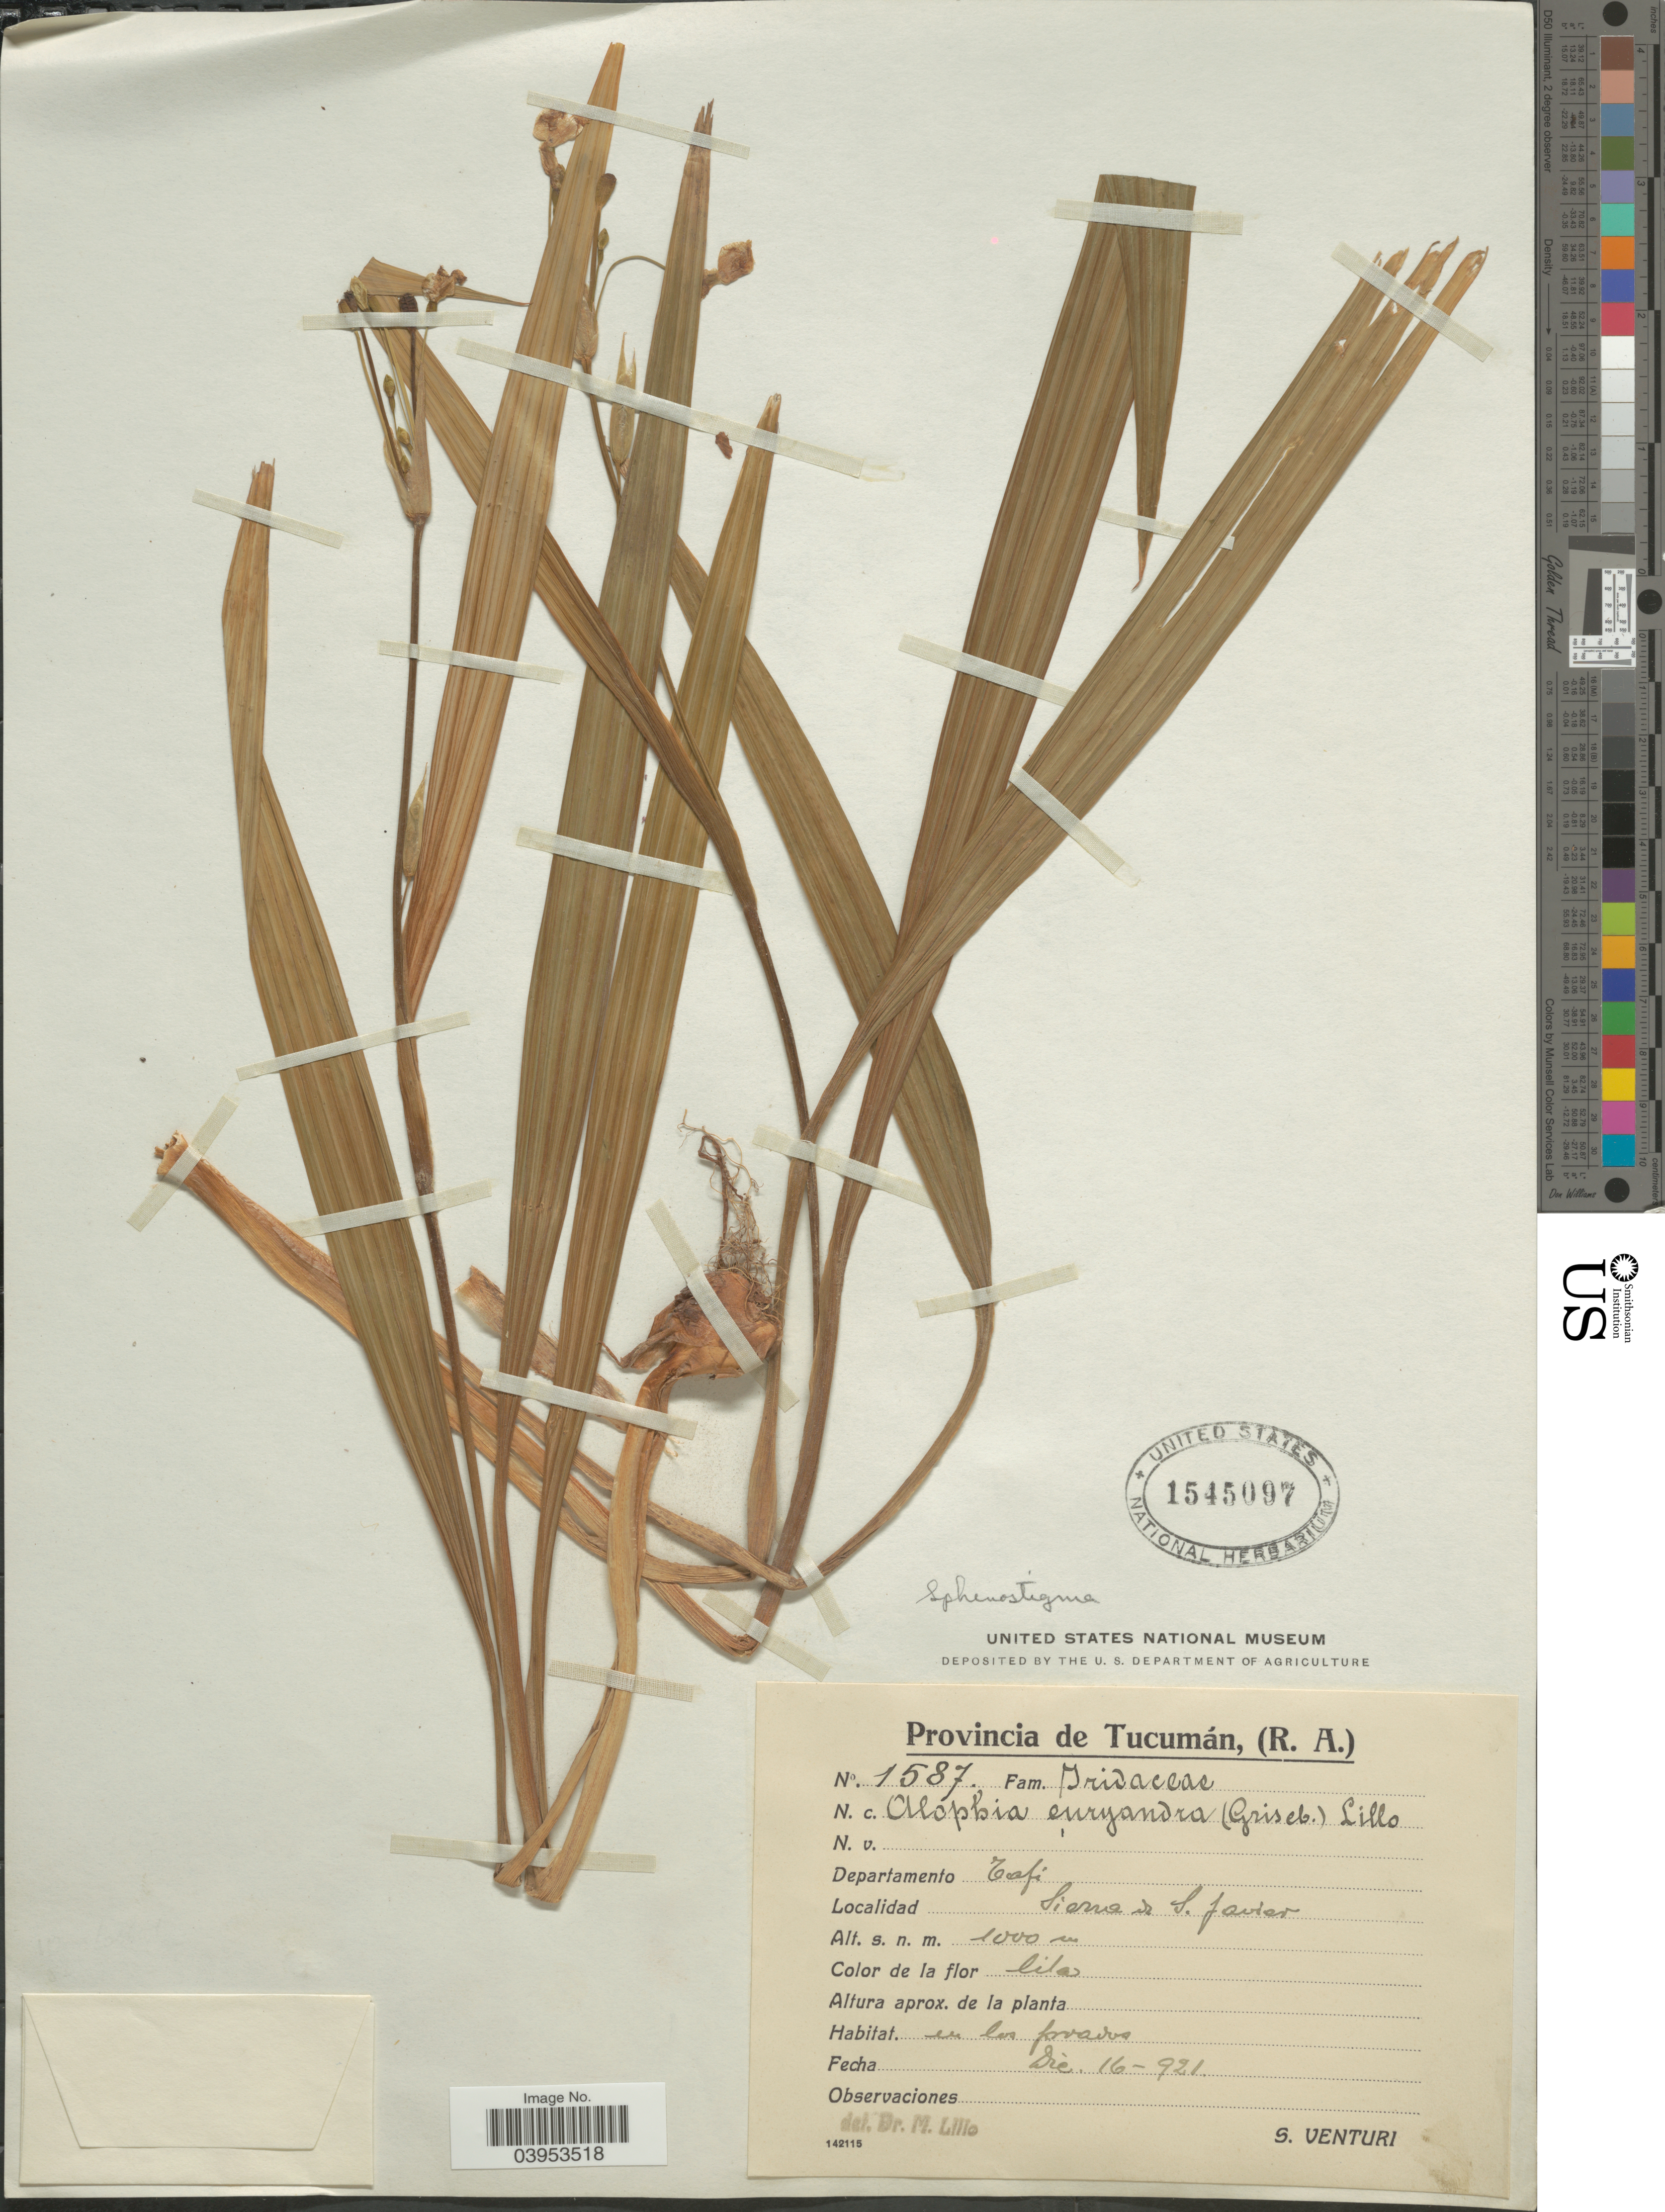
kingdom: Plantae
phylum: Tracheophyta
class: Liliopsida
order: Asparagales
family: Iridaceae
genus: Alophia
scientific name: Alophia euryandra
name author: (Griseb.) Lillo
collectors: S. Venturi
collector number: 1587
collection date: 1921-12-16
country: Argentina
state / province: Tucuman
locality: Departamento Tafi. Sierra de S. Javier.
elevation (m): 1000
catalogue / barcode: US 1545097